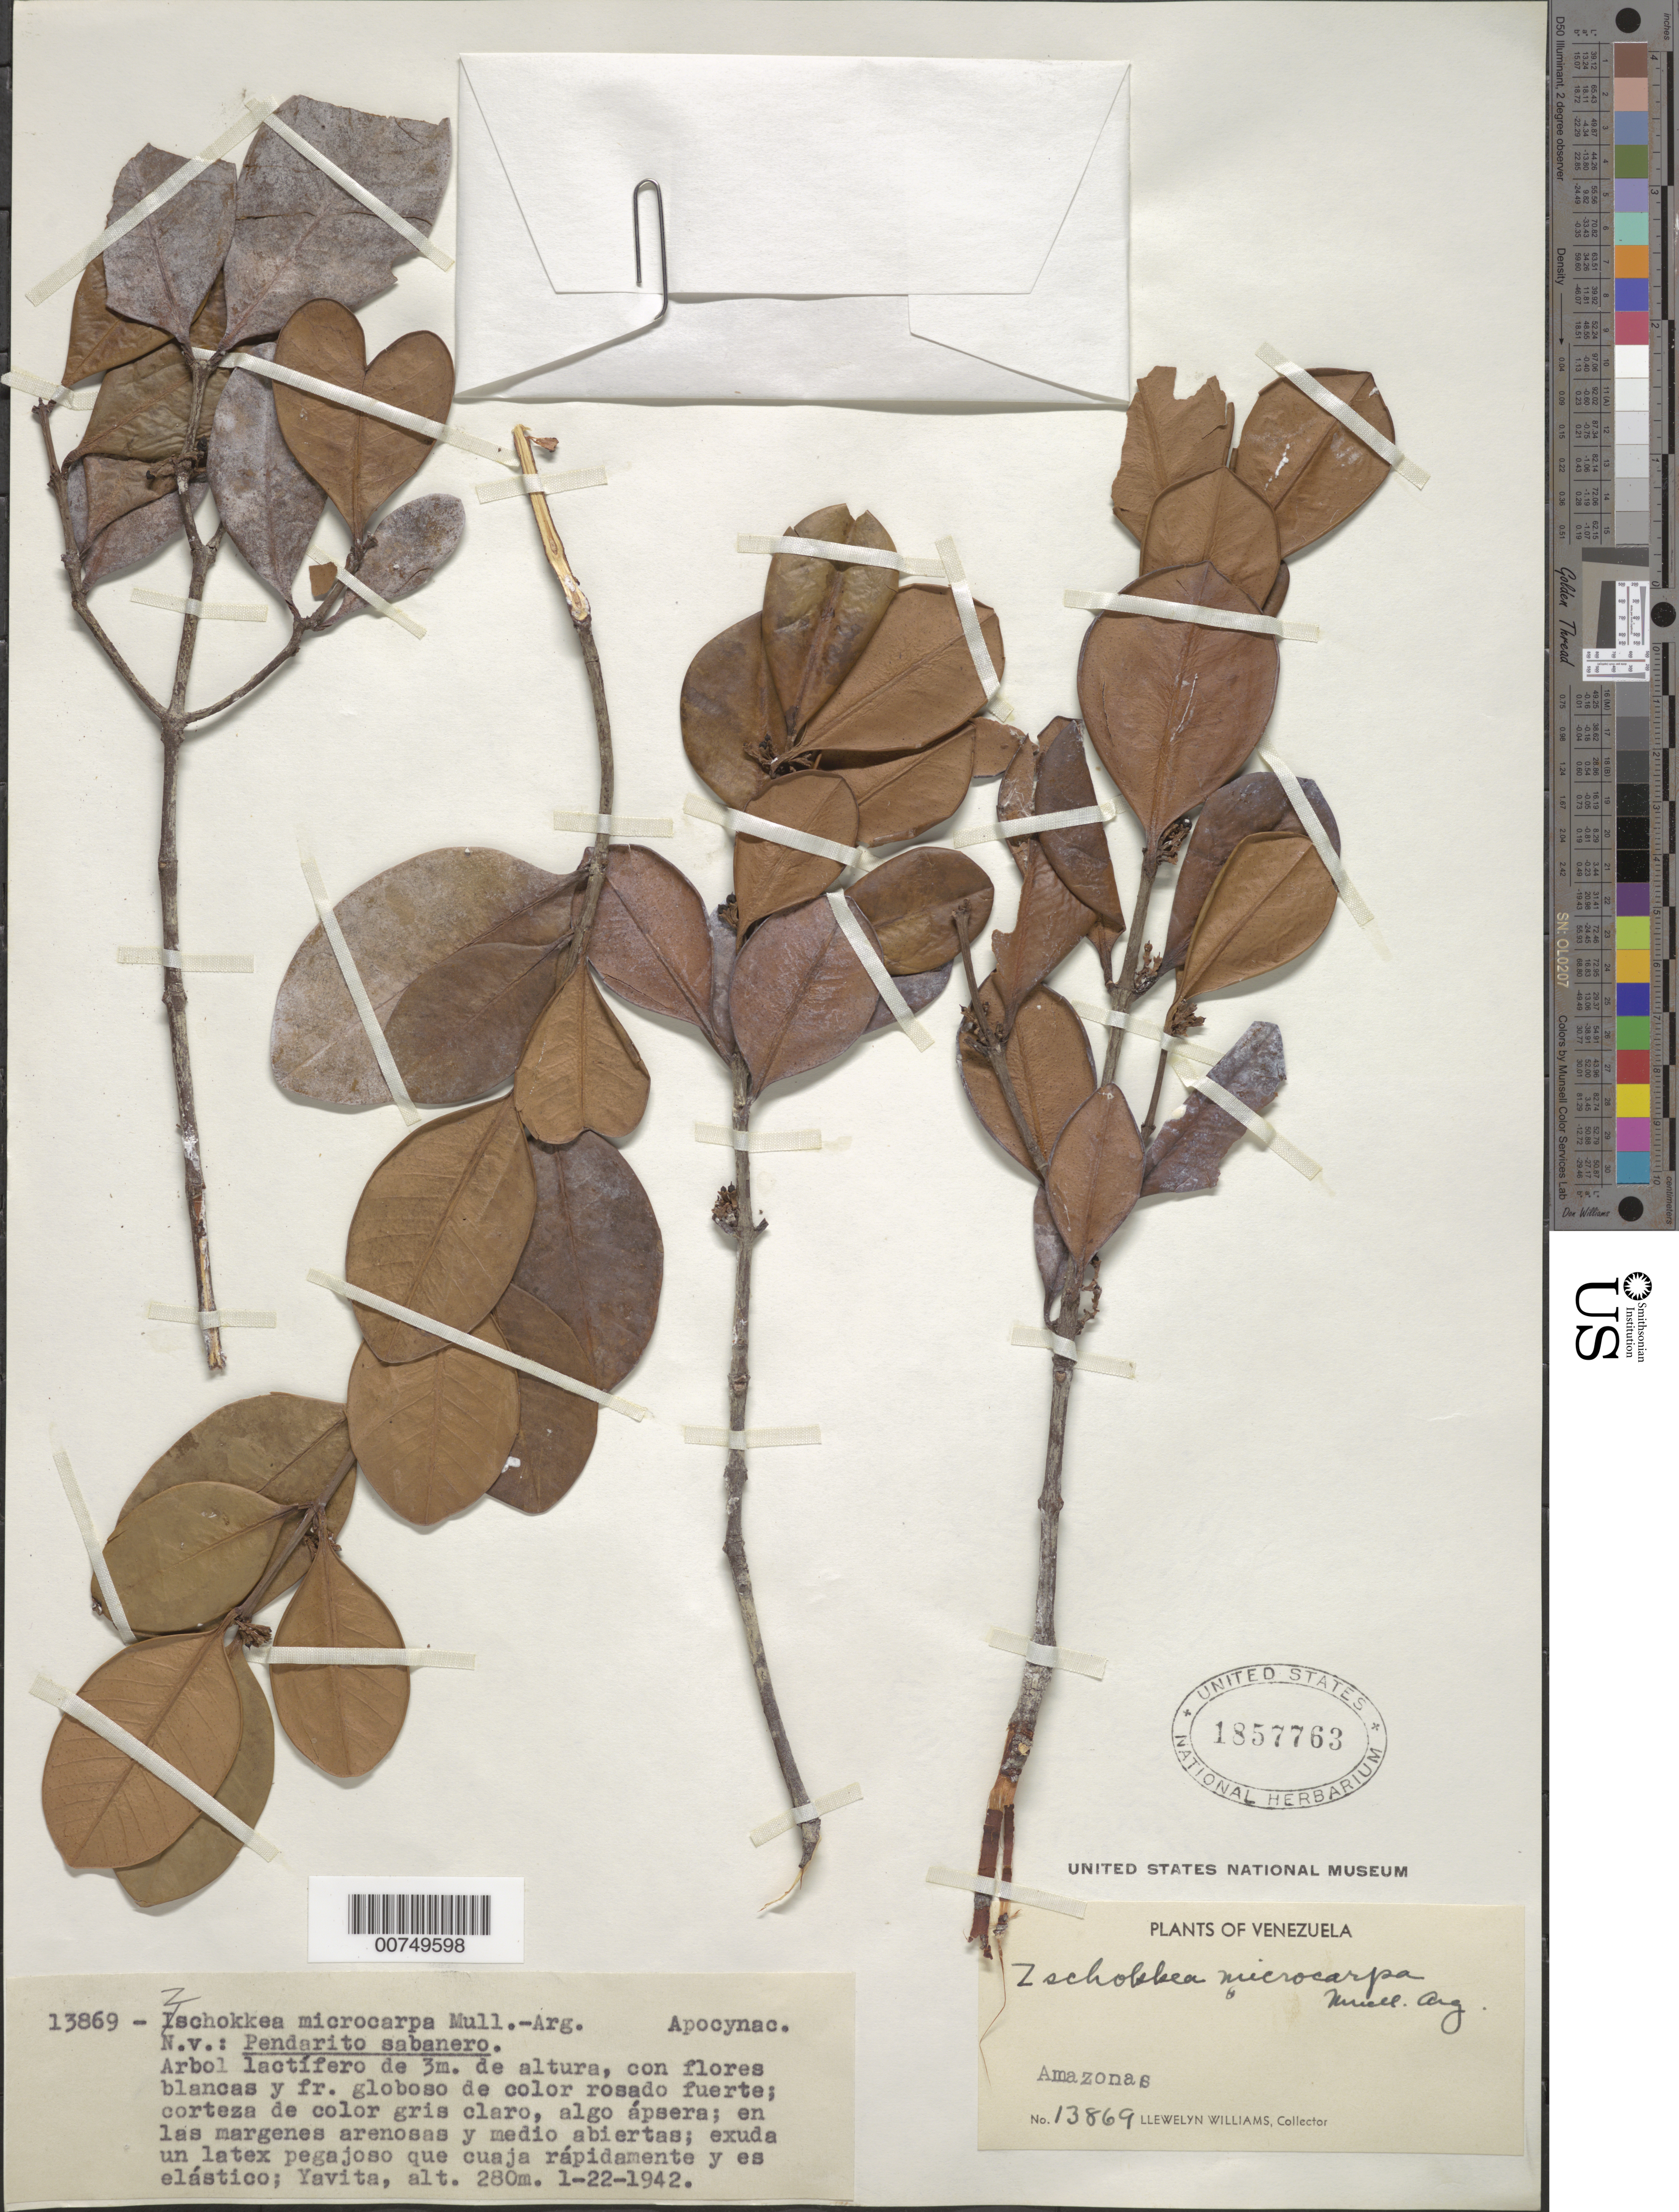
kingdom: Plantae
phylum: Tracheophyta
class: Magnoliopsida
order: Gentianales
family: Apocynaceae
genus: Zschokkea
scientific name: Zschokkea microcarpa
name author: Müll. Arg.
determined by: Gleason, H. A.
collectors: Ll. Williams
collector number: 13869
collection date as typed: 22-Jan-42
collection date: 1942-01-22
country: Venezuela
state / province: Amazonas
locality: Yavita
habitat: Margenes arenosas y medio abiertas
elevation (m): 280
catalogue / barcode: US 1857763